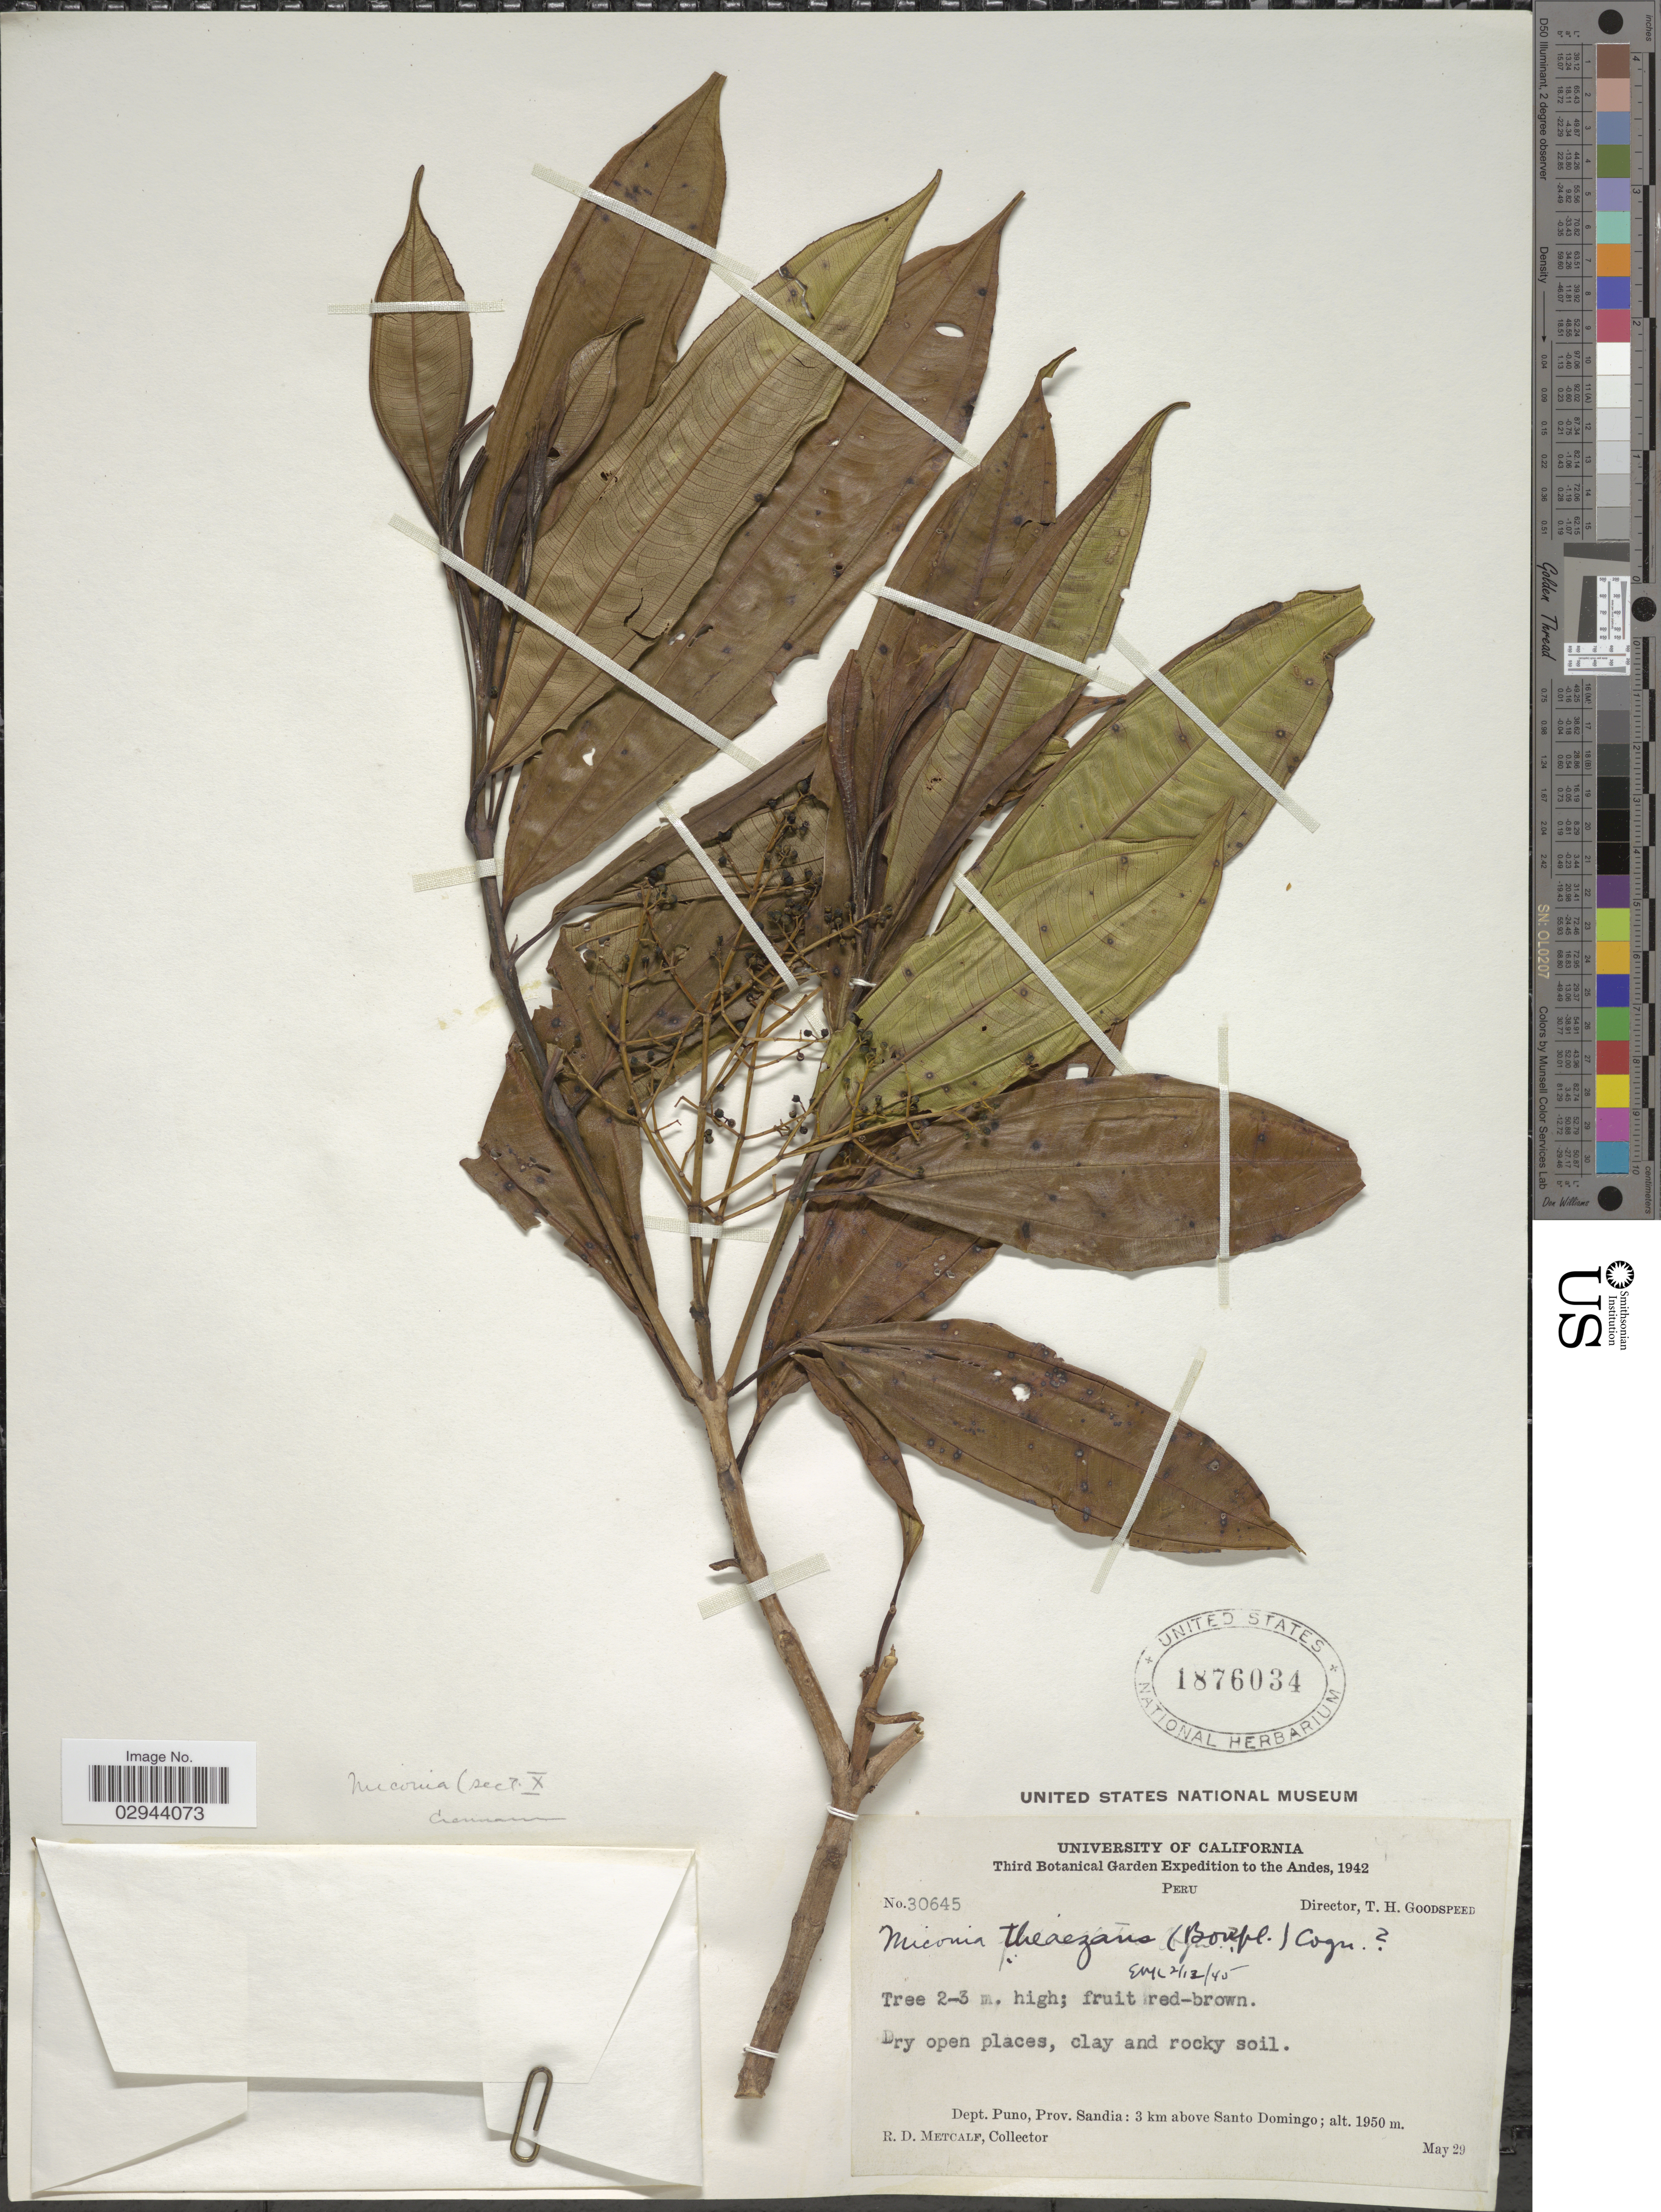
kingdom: Plantae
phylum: Tracheophyta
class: Magnoliopsida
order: Myrtales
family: Melastomataceae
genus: Miconia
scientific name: Miconia theizans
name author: (Bonpl.) Cogn.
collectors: R. D. Metcalf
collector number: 30645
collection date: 1942-05-29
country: Peru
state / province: Puno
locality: Andes, Dept. Puno, Prov. Sandia, 3 km above Santo Domingo.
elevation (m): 1950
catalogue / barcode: US 1876034